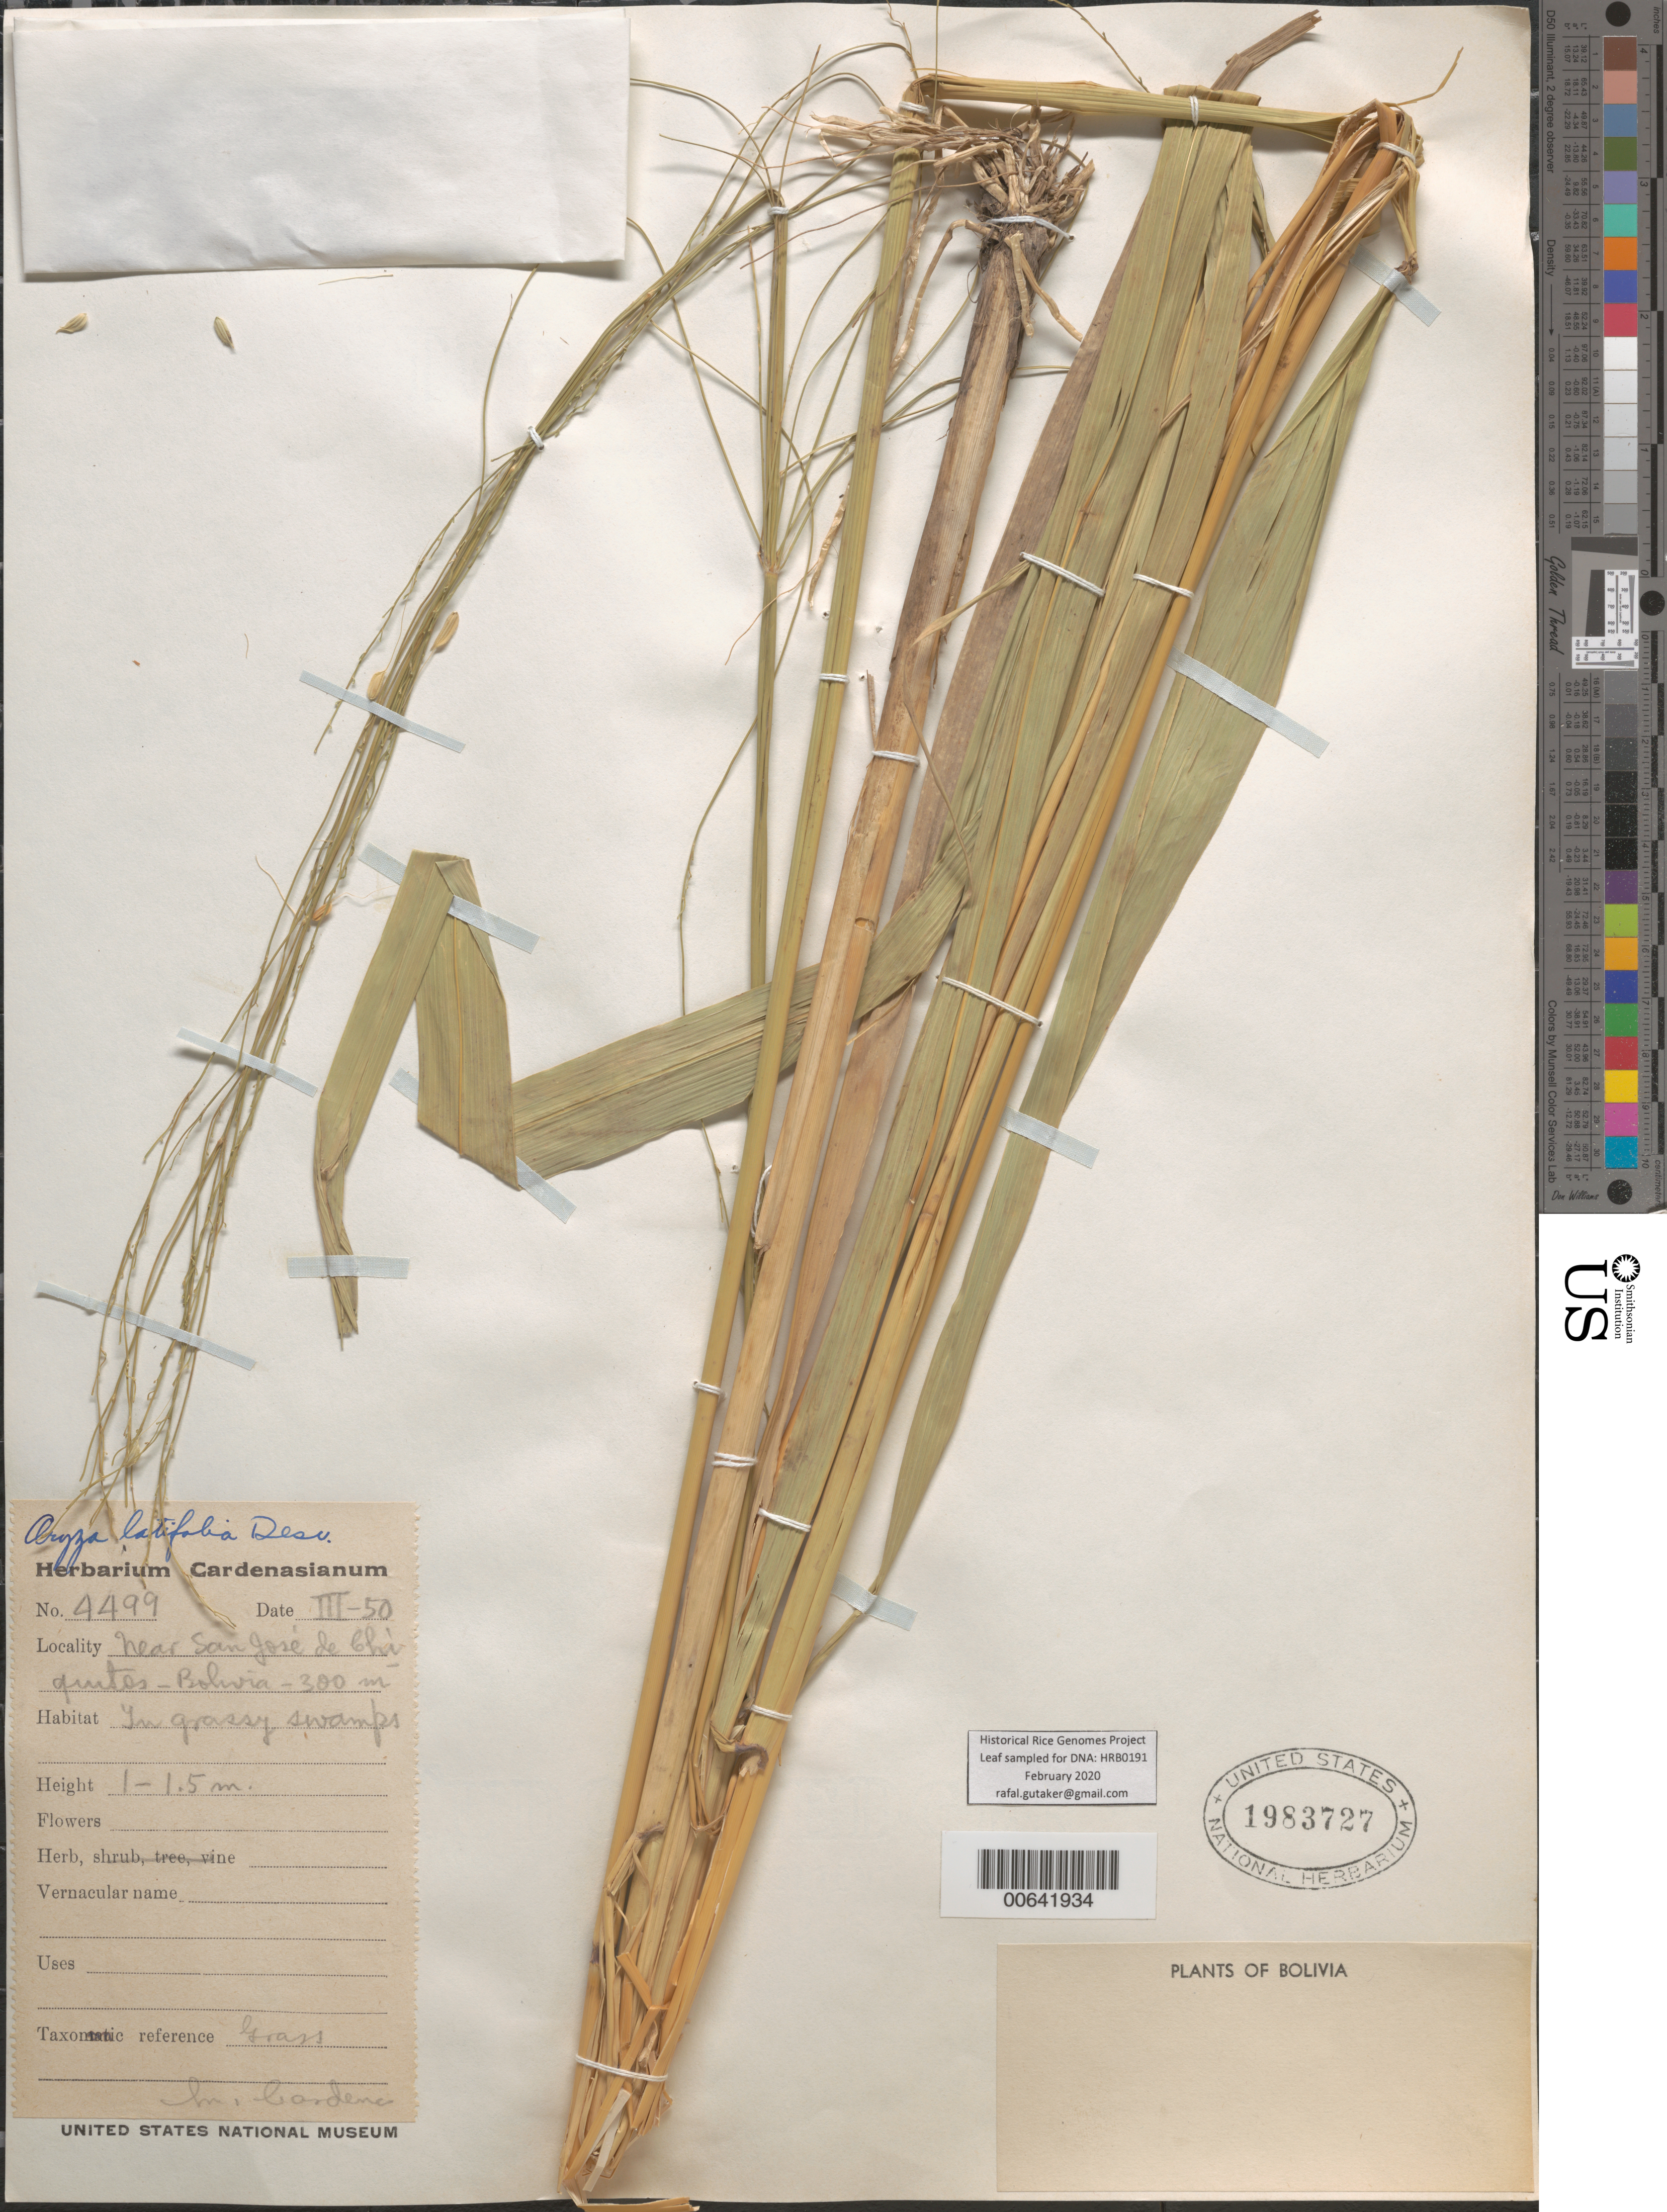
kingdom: Plantae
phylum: Tracheophyta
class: Liliopsida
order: Poales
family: Poaceae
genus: Oryza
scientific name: Oryza latifolia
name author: Desv.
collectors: M. Cárdenas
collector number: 4499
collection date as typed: Mar 1950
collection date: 1950-03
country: Bolivia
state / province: Santa Cruz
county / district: Chiquitos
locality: Cerca de San Jasé de Chiquitos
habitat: En sabana con gramineas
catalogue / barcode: US 1983727